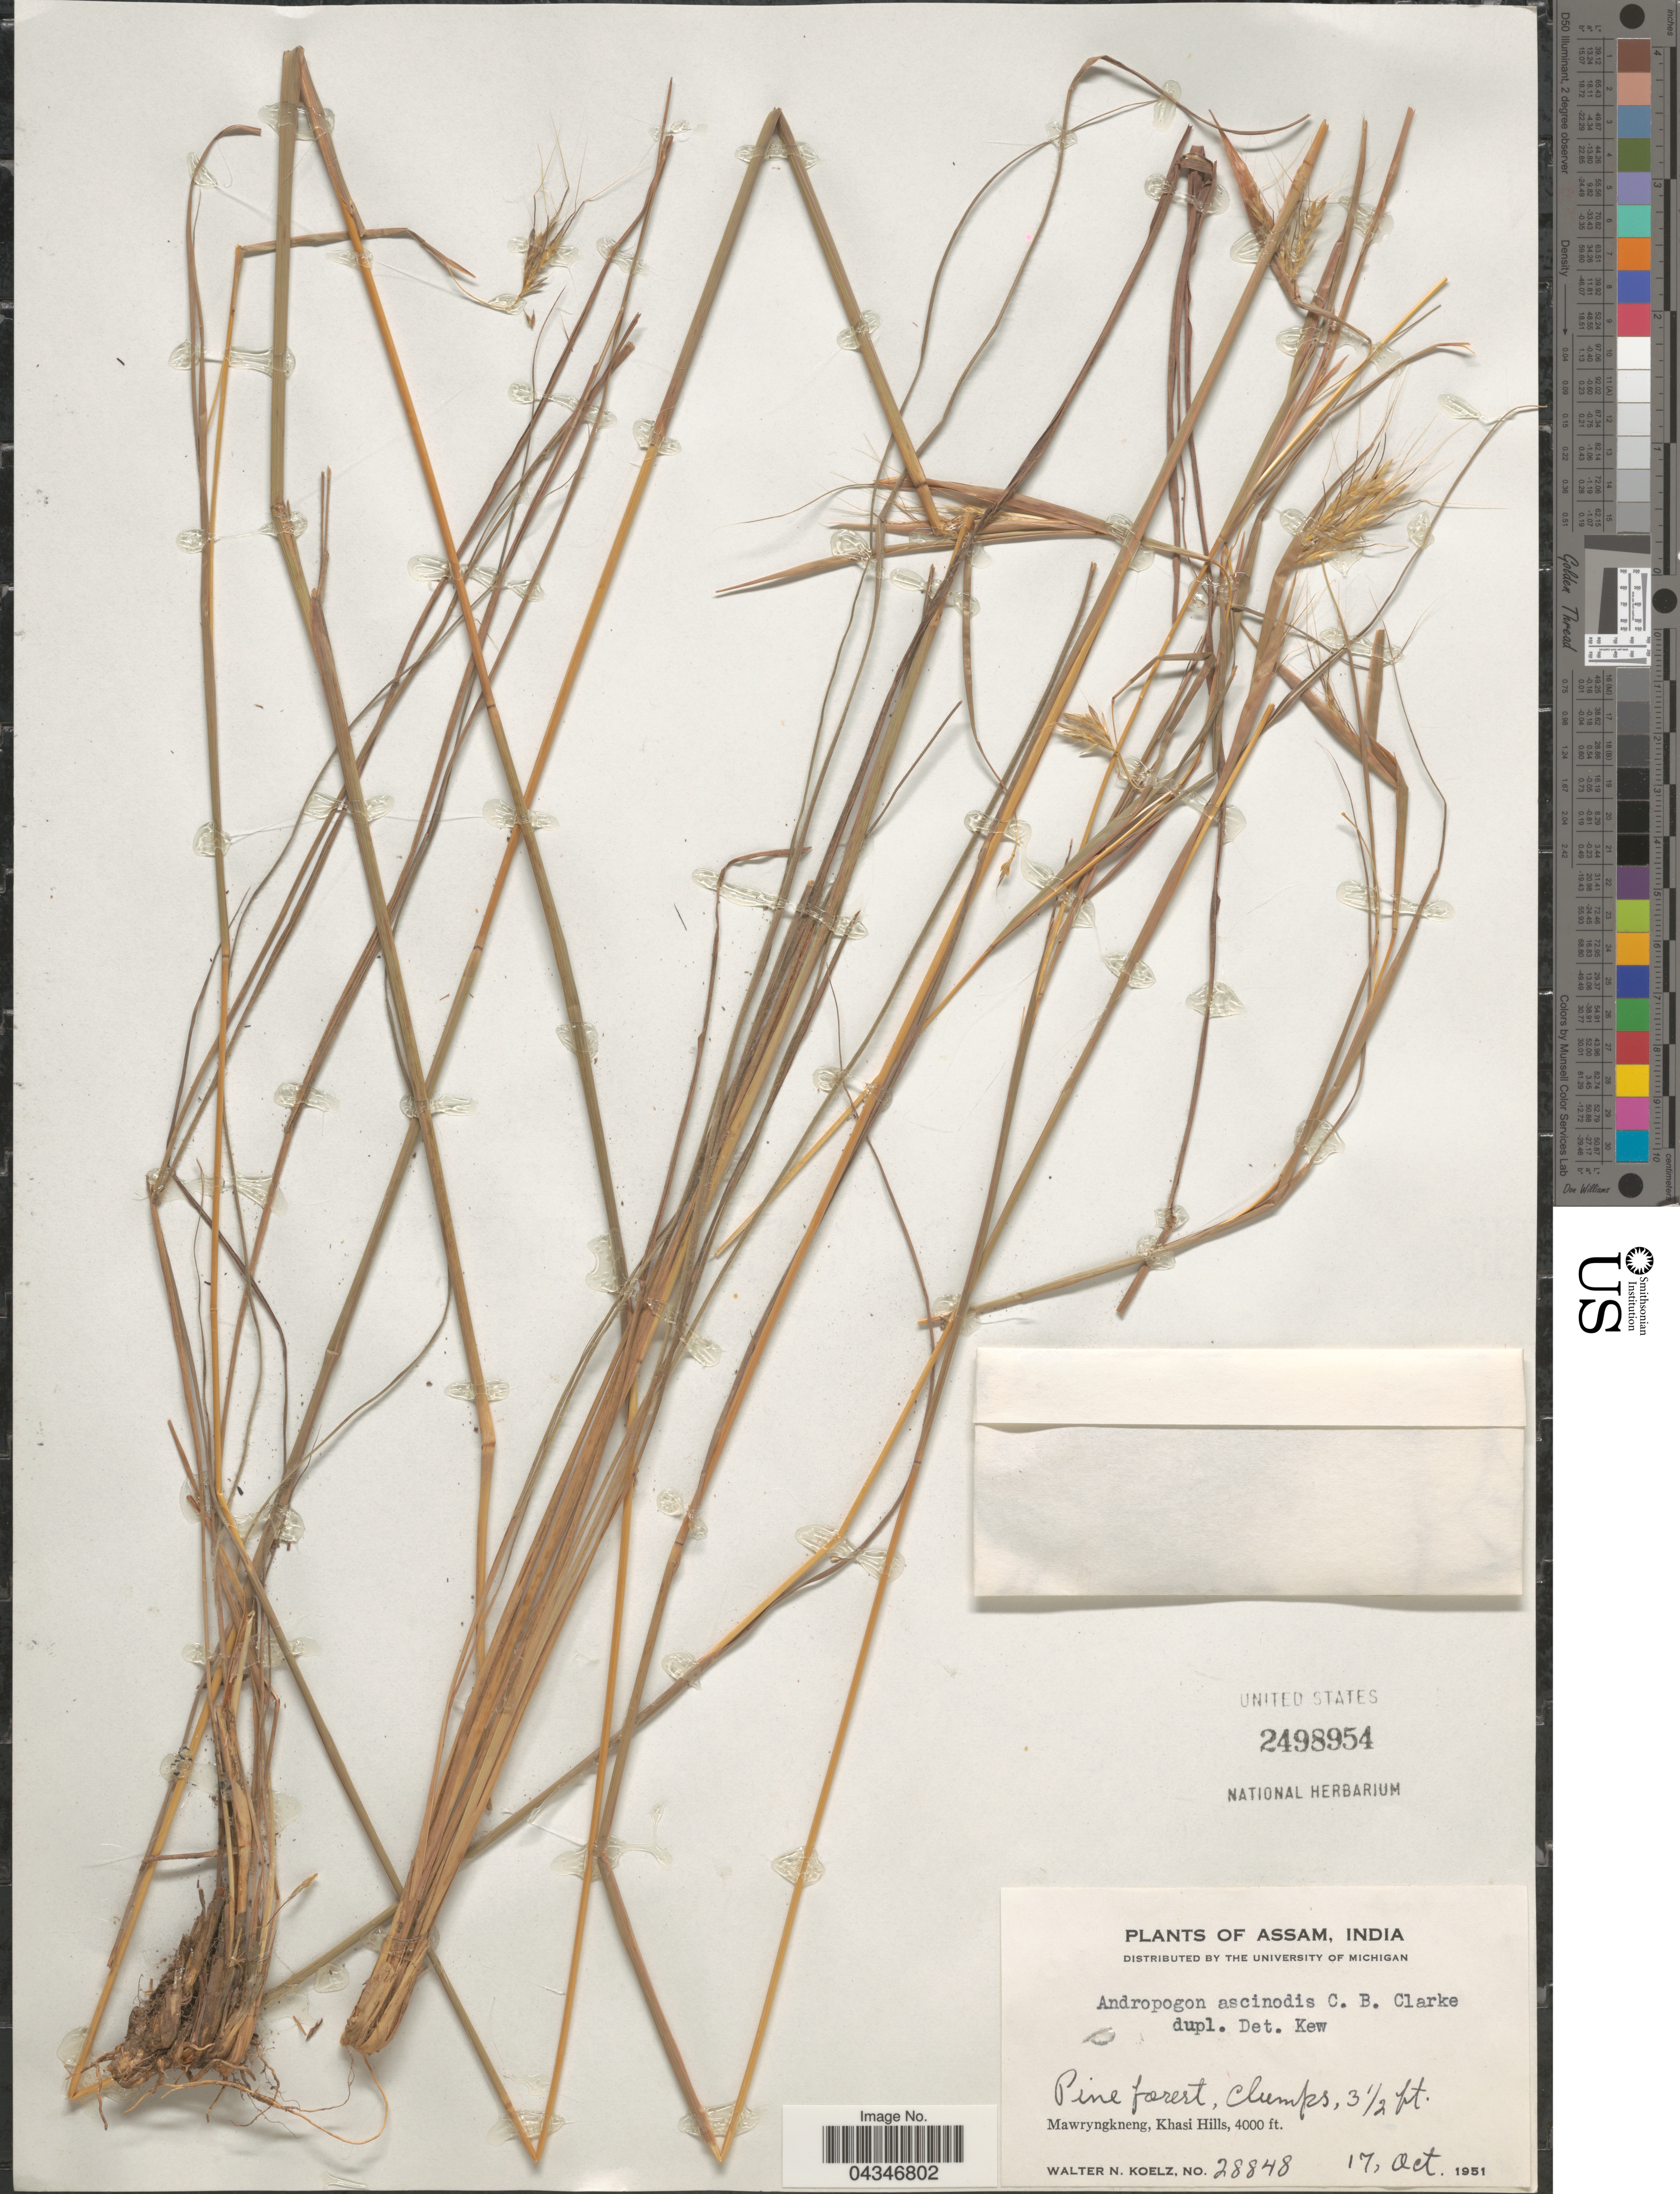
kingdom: Plantae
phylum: Tracheophyta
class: Liliopsida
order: Poales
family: Poaceae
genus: Andropogon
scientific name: Andropogon angustatus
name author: (J. Presl) Steud.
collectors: W. N. Koelz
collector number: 28848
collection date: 1951-10-17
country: India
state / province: Meghalaya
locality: Mawryngkneng, Khasi Hills.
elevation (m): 1219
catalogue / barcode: US 2498954